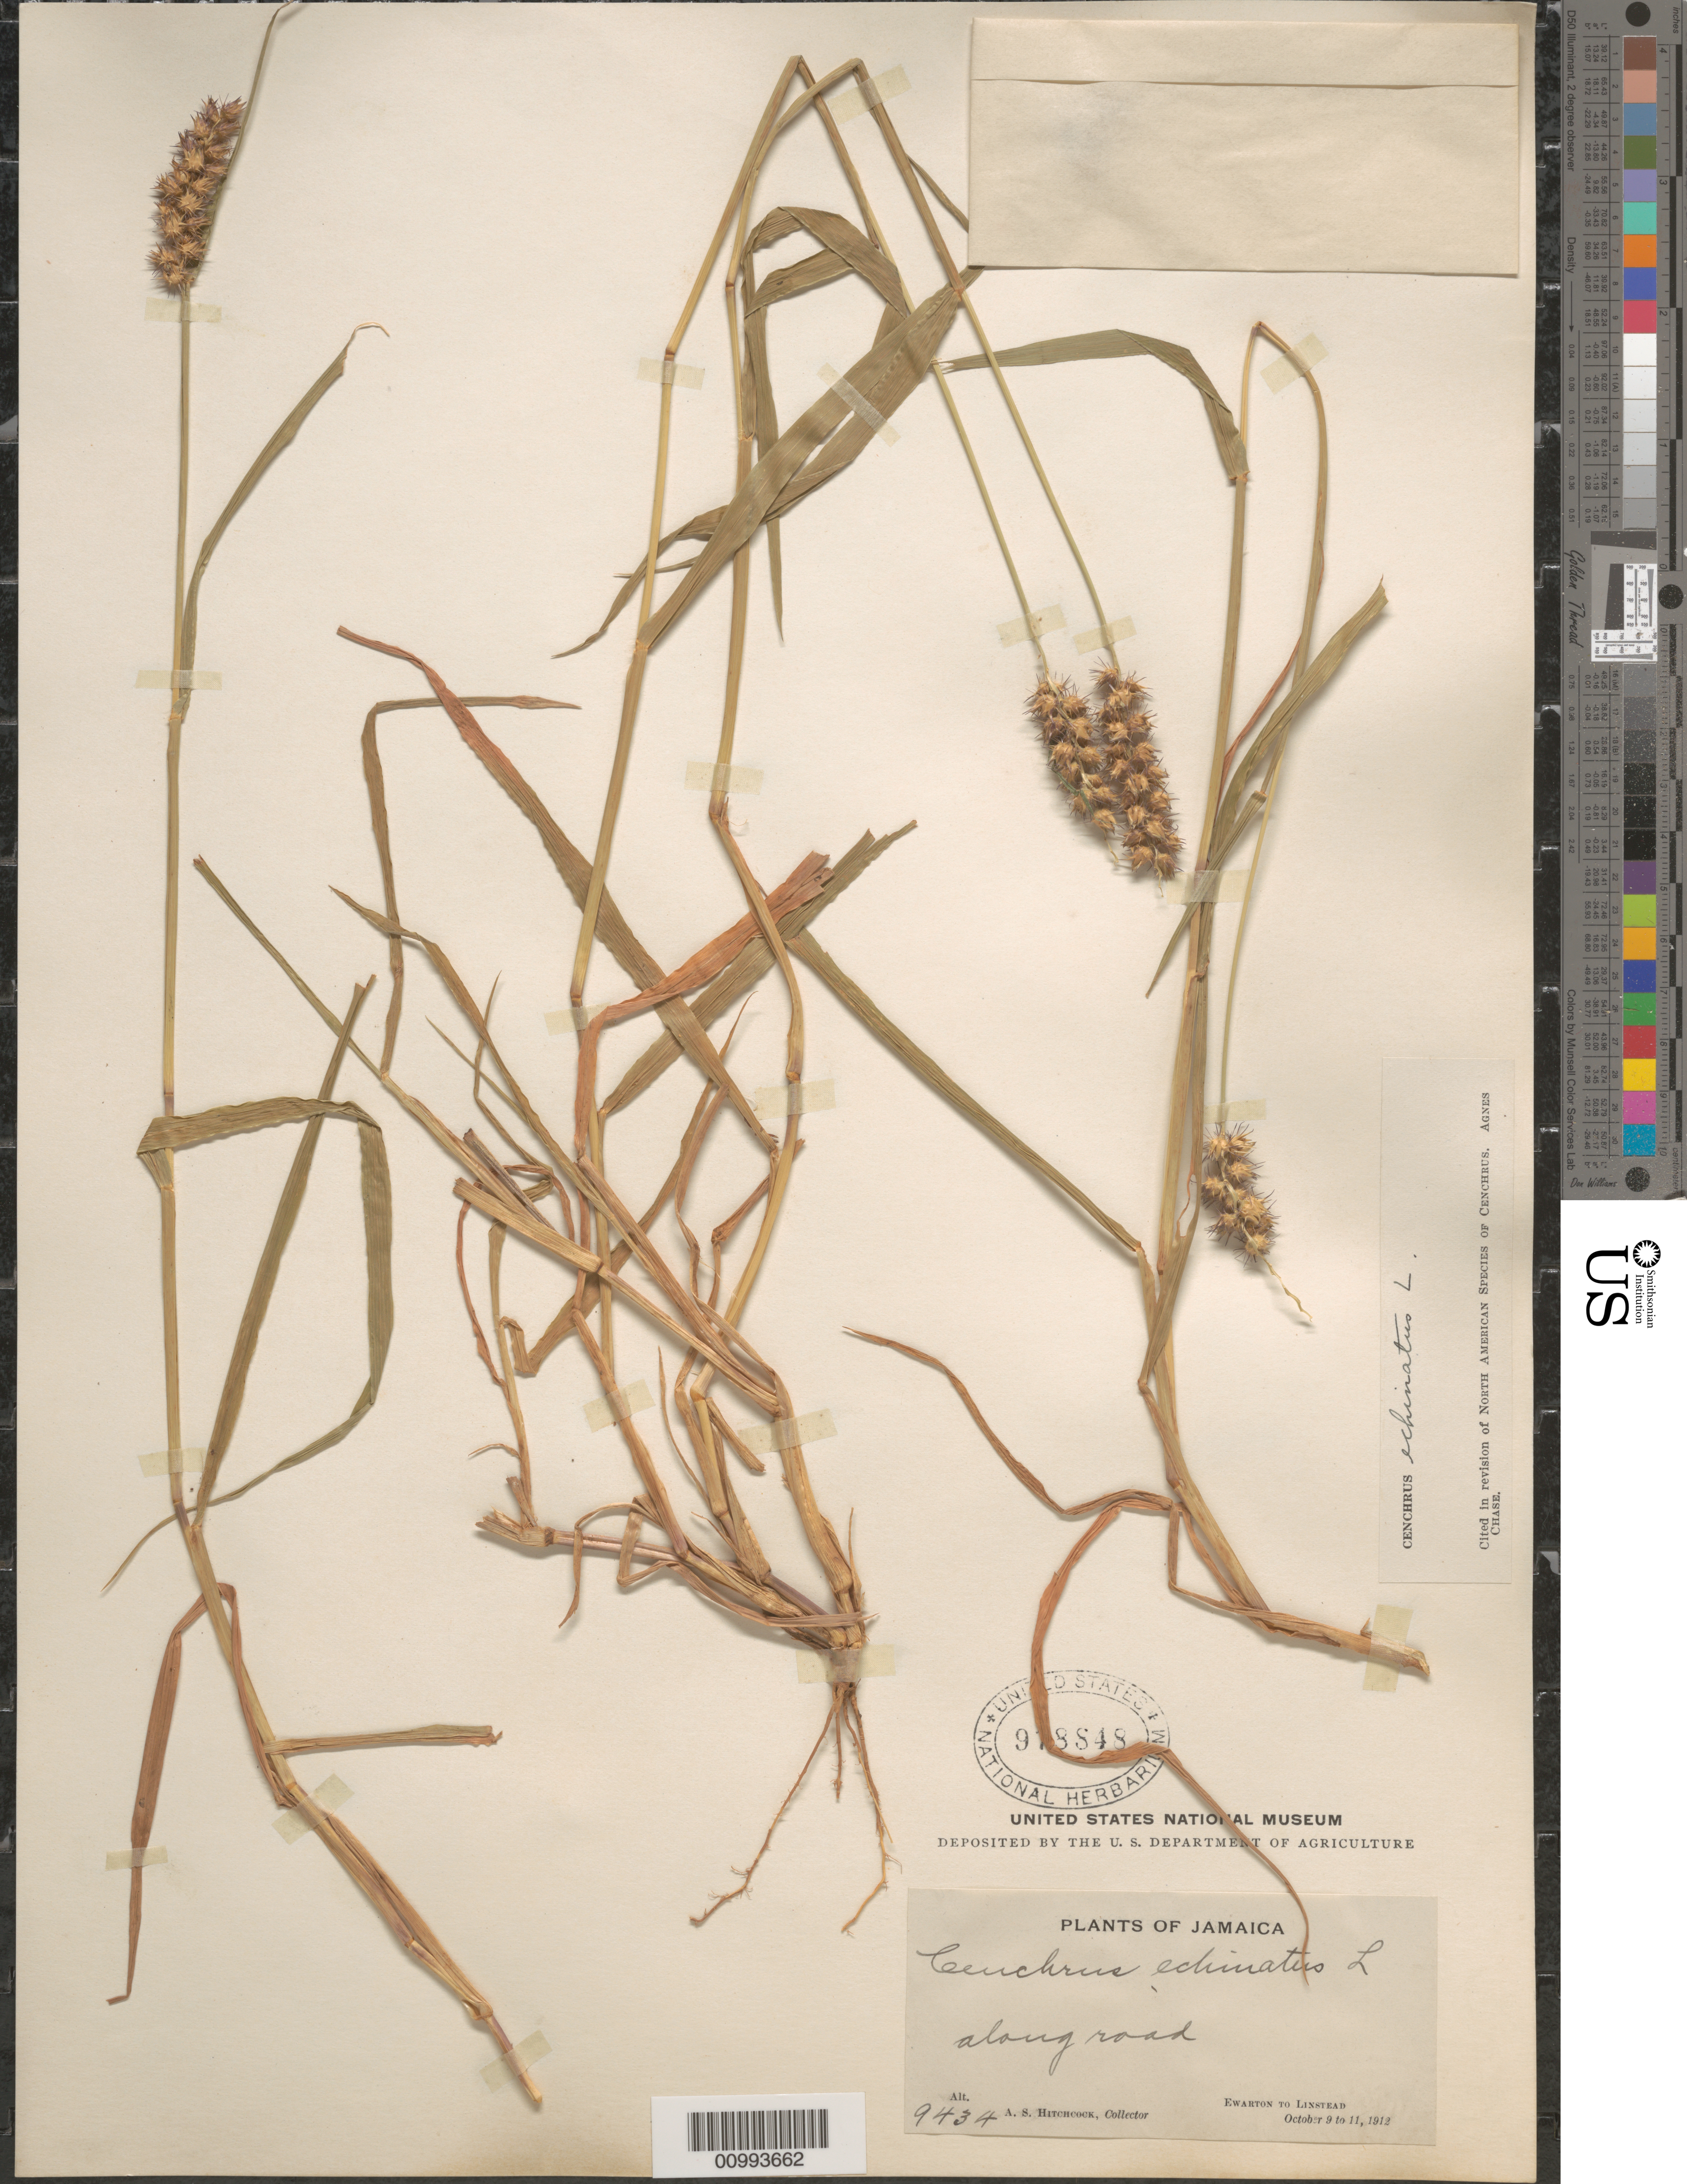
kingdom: Plantae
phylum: Tracheophyta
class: Liliopsida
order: Poales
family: Poaceae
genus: Cenchrus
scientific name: Cenchrus echinatus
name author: L.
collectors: A. S. Hitchcock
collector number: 9434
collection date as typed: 09 Oct 1912 to 11 Oct 1912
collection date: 1912-10-09/1912-10-11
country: Jamaica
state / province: Saint Catherine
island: Jamaica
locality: Ewarton to Linstead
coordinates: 0 N, 0 E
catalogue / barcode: US 978848